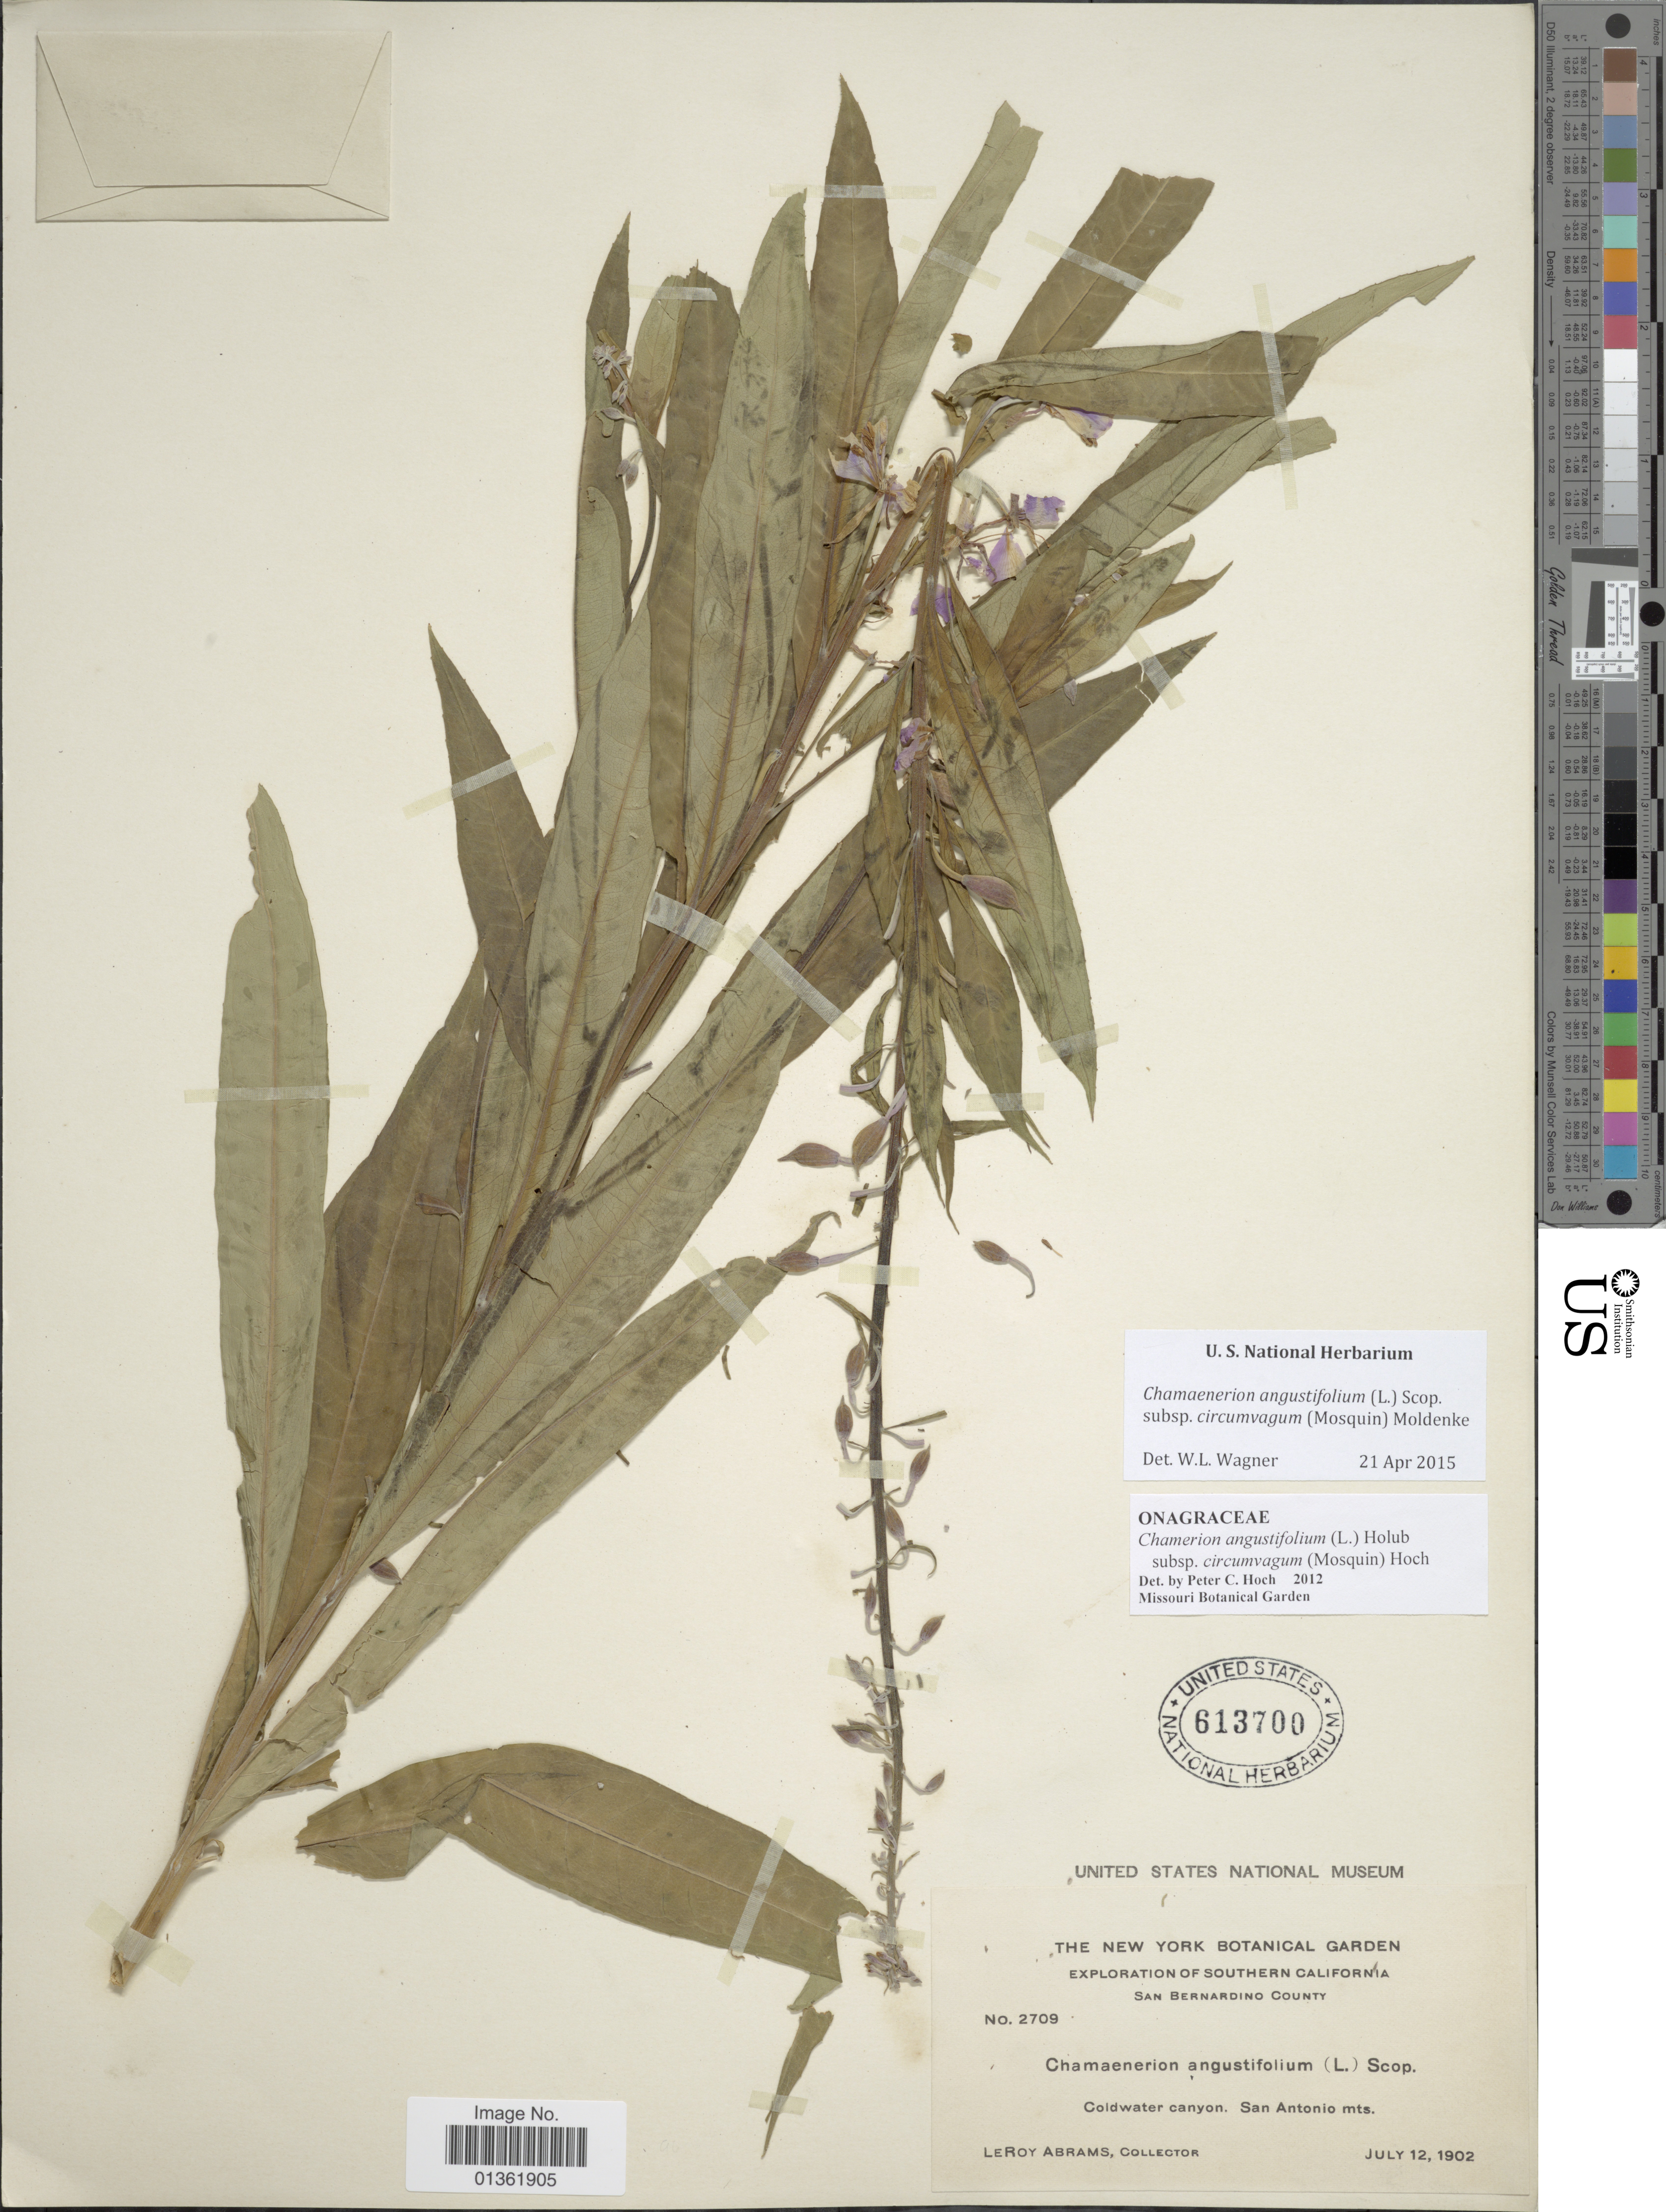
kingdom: Plantae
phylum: Tracheophyta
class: Magnoliopsida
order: Myrtales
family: Onagraceae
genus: Chamaenerion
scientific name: Chamaenerion angustifolium subsp. circumvagum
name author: (Mosquin) Moldenke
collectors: L. Abrams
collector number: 2709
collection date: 1902-07-12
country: United States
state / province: California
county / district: San Bernardino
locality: Southern California. San Bernardino County. Coldwater canyon. San Antonio mts.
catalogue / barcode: US 613700